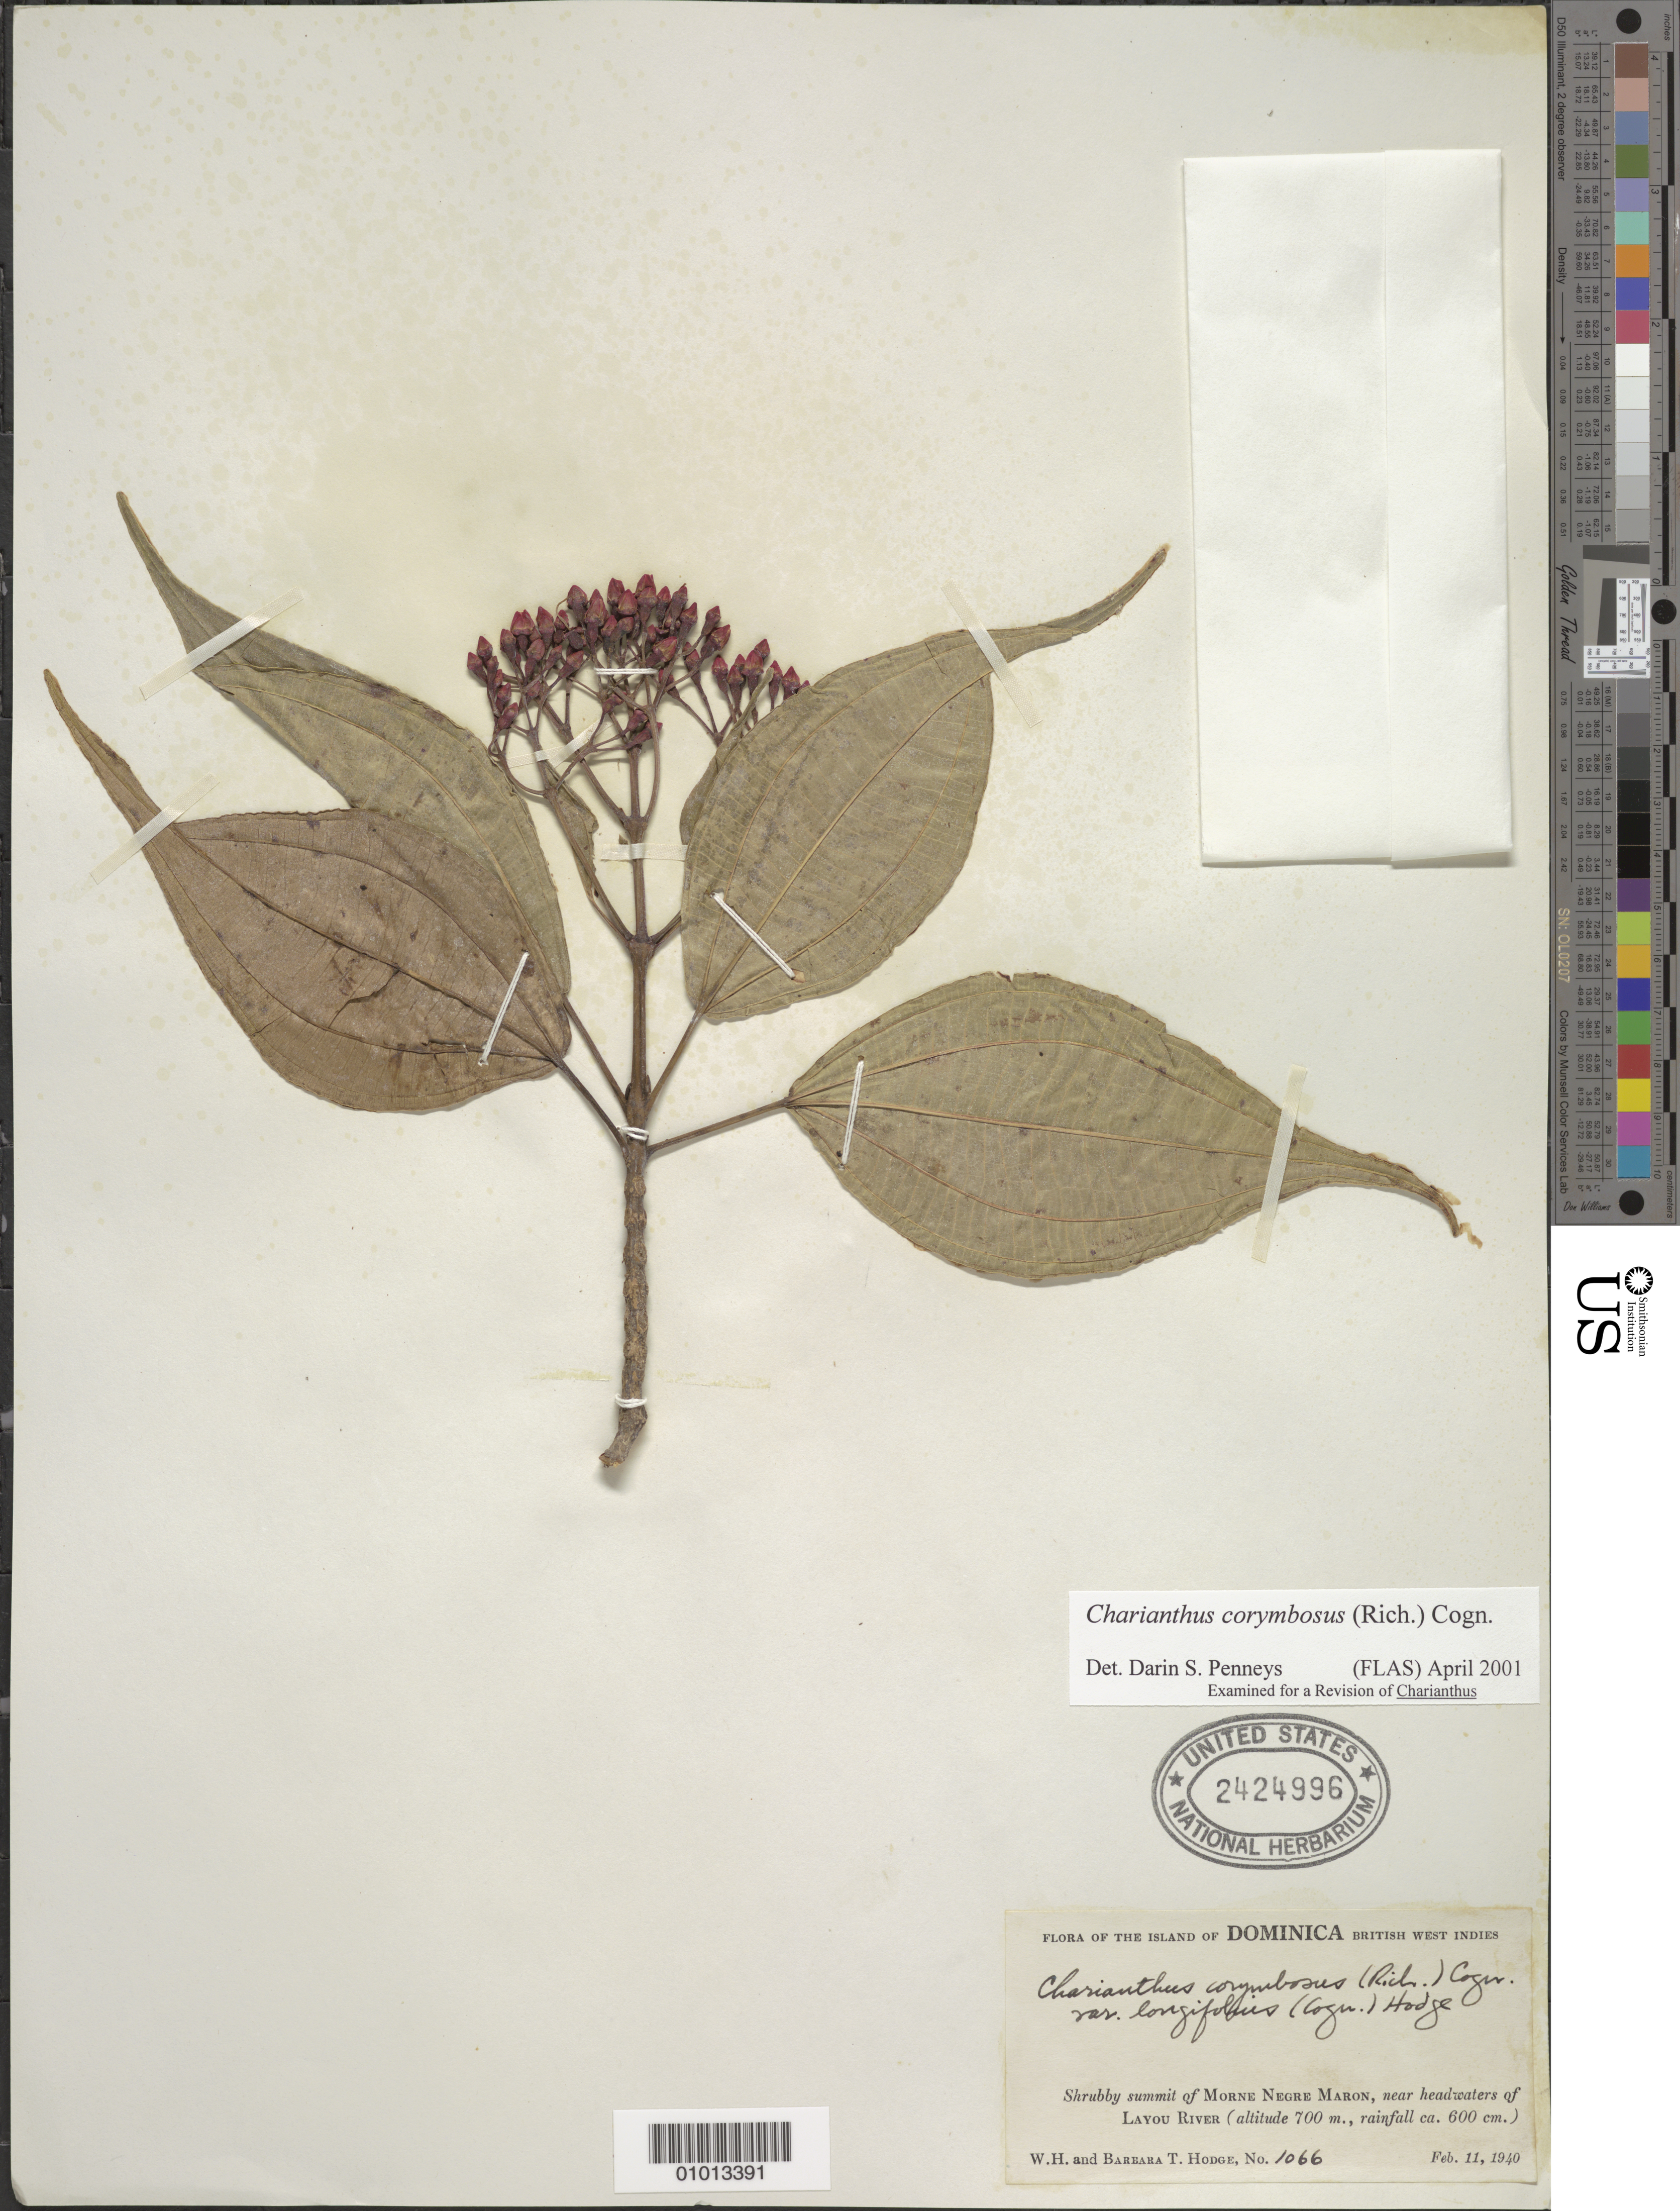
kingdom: Plantae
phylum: Tracheophyta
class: Magnoliopsida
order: Myrtales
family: Melastomataceae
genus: Charianthus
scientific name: Charianthus corymbosus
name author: (Rich.) Cogn.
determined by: Penneys, D. S.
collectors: W. Hodge & B. Hodge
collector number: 1066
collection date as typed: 11 Feb 1940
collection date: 1940-02-11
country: Dominica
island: Dominica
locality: Morne Negre Maron, near headwaters of Layou River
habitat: Shrubby summit of mountain, rainfall 600 cm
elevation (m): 700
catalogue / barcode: US 2424996